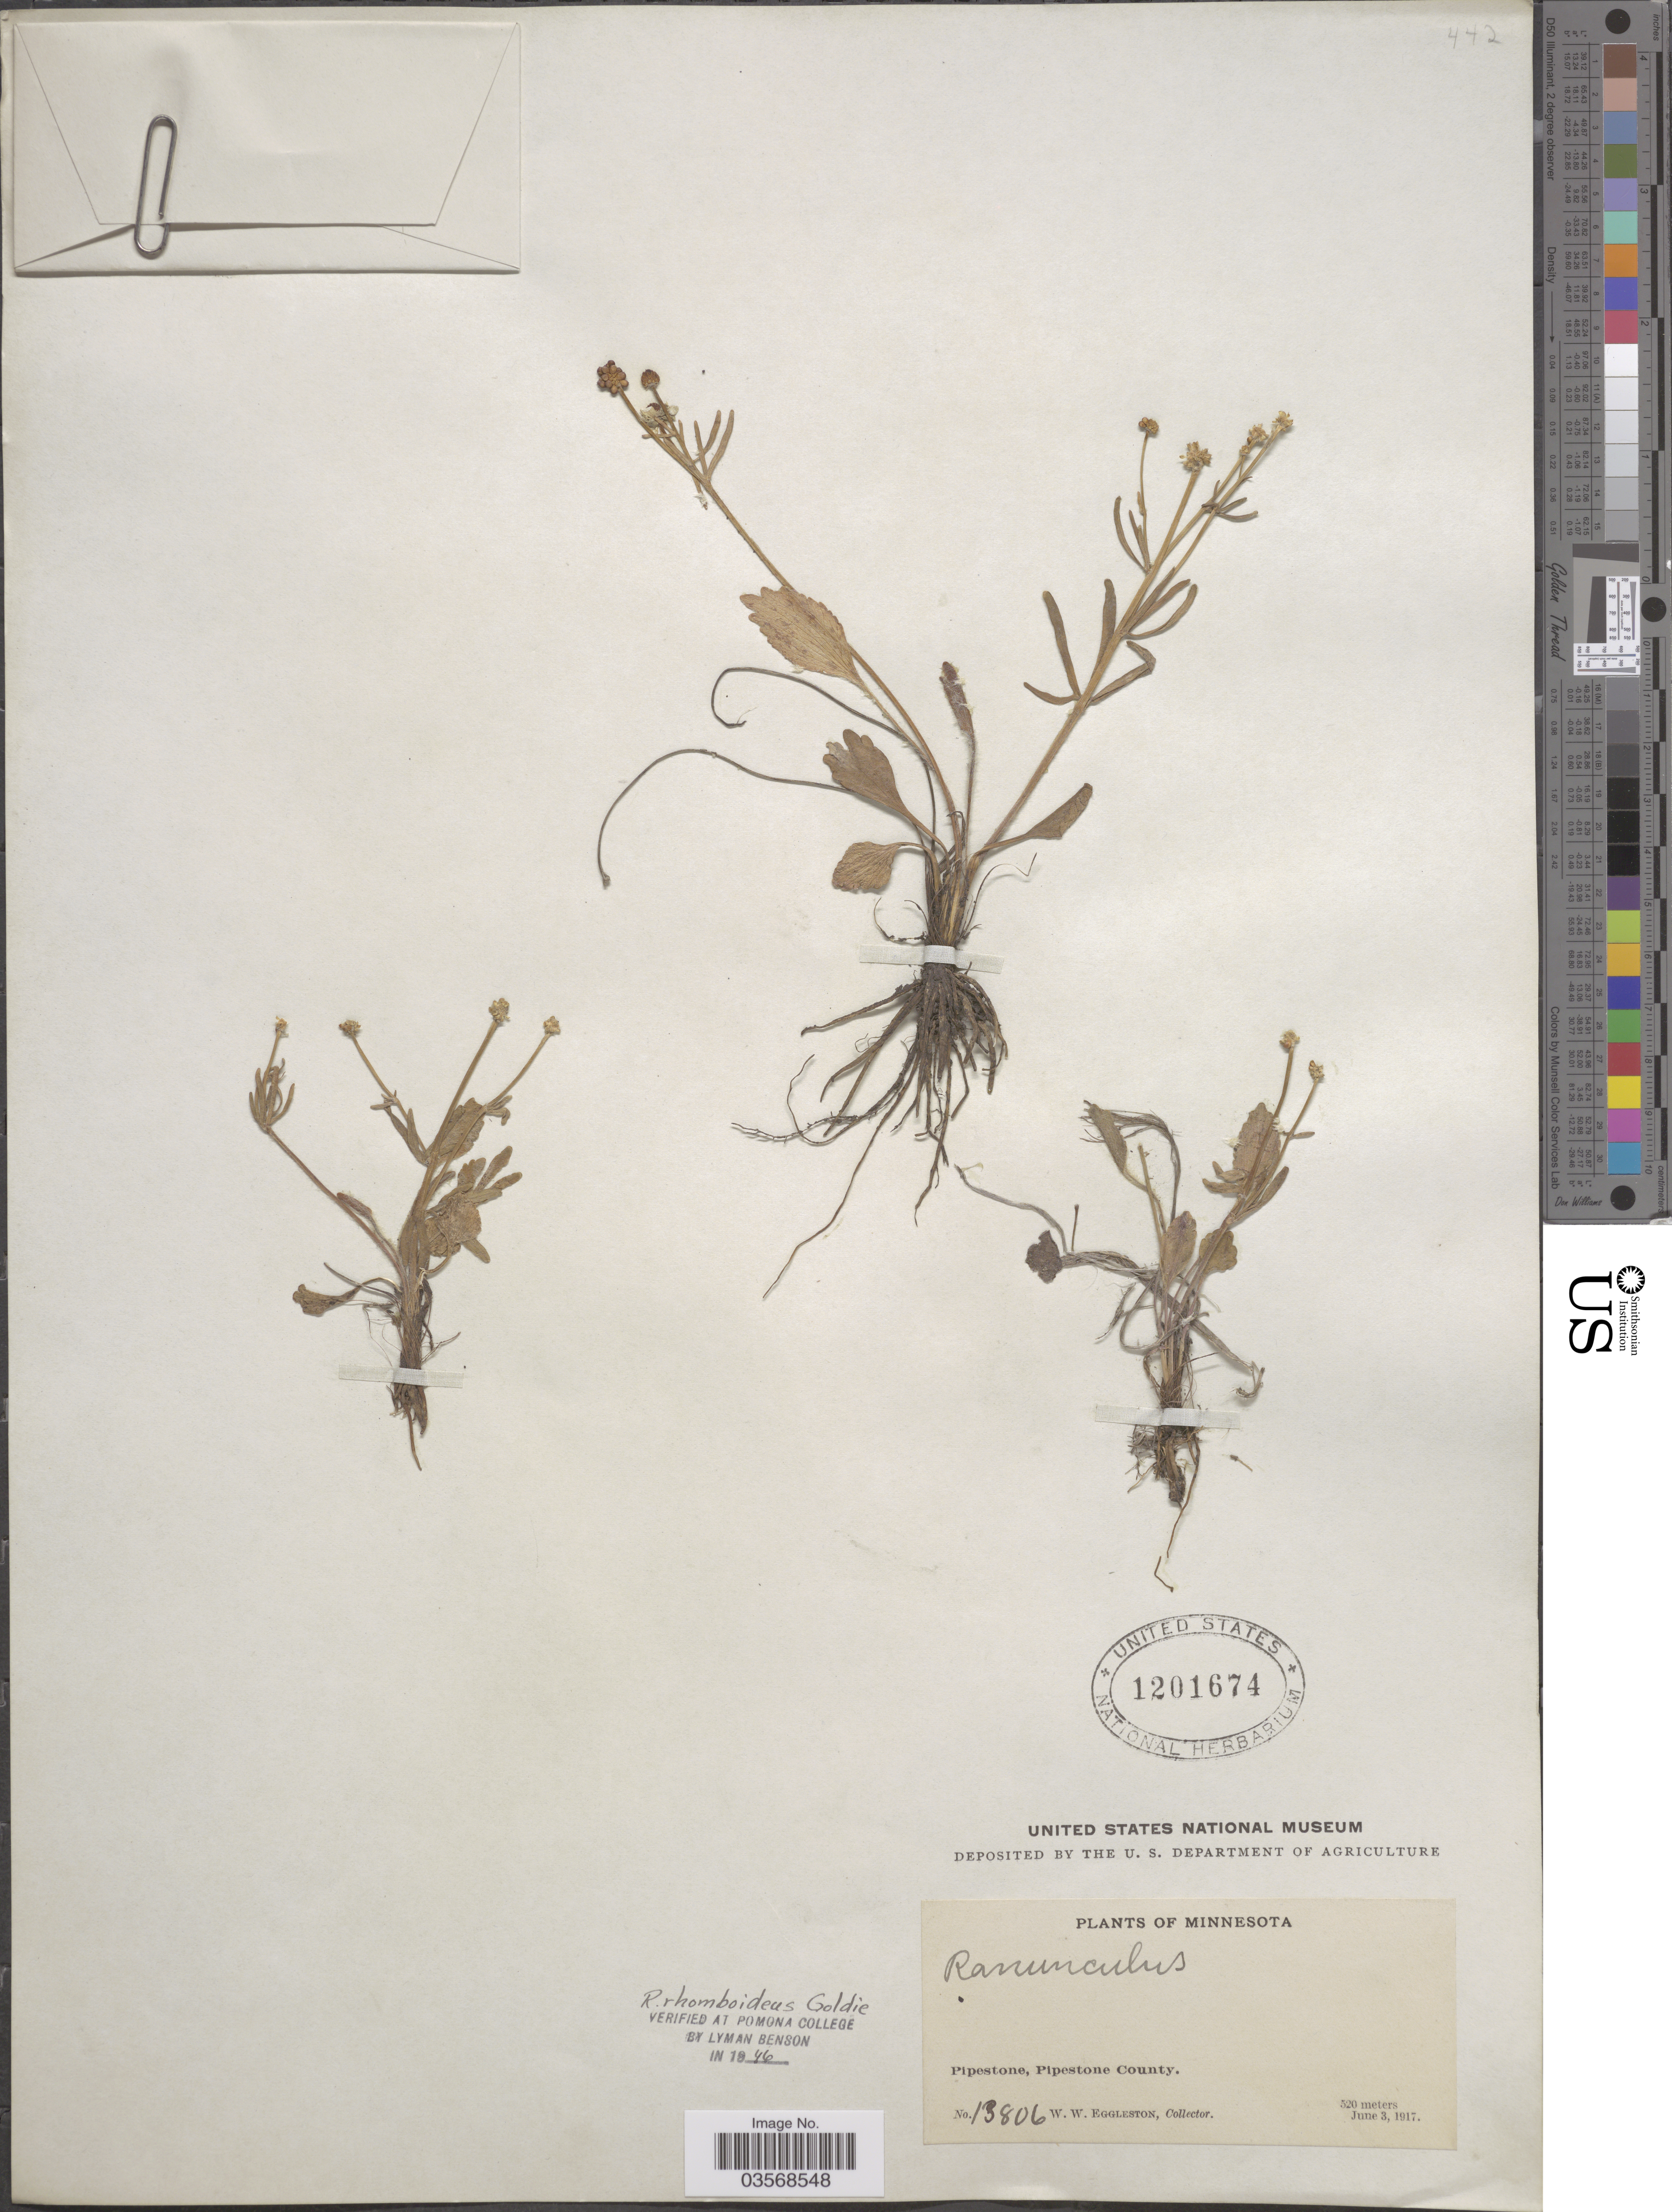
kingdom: Plantae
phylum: Tracheophyta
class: Magnoliopsida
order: Ranunculales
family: Ranunculaceae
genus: Ranunculus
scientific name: Ranunculus ovalis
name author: Raf.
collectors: W. W. Eggleston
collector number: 13806*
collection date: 1917-06-03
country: United States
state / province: Minnesota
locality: Pipestone, Pipestone County.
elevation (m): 520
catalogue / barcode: US 1201674